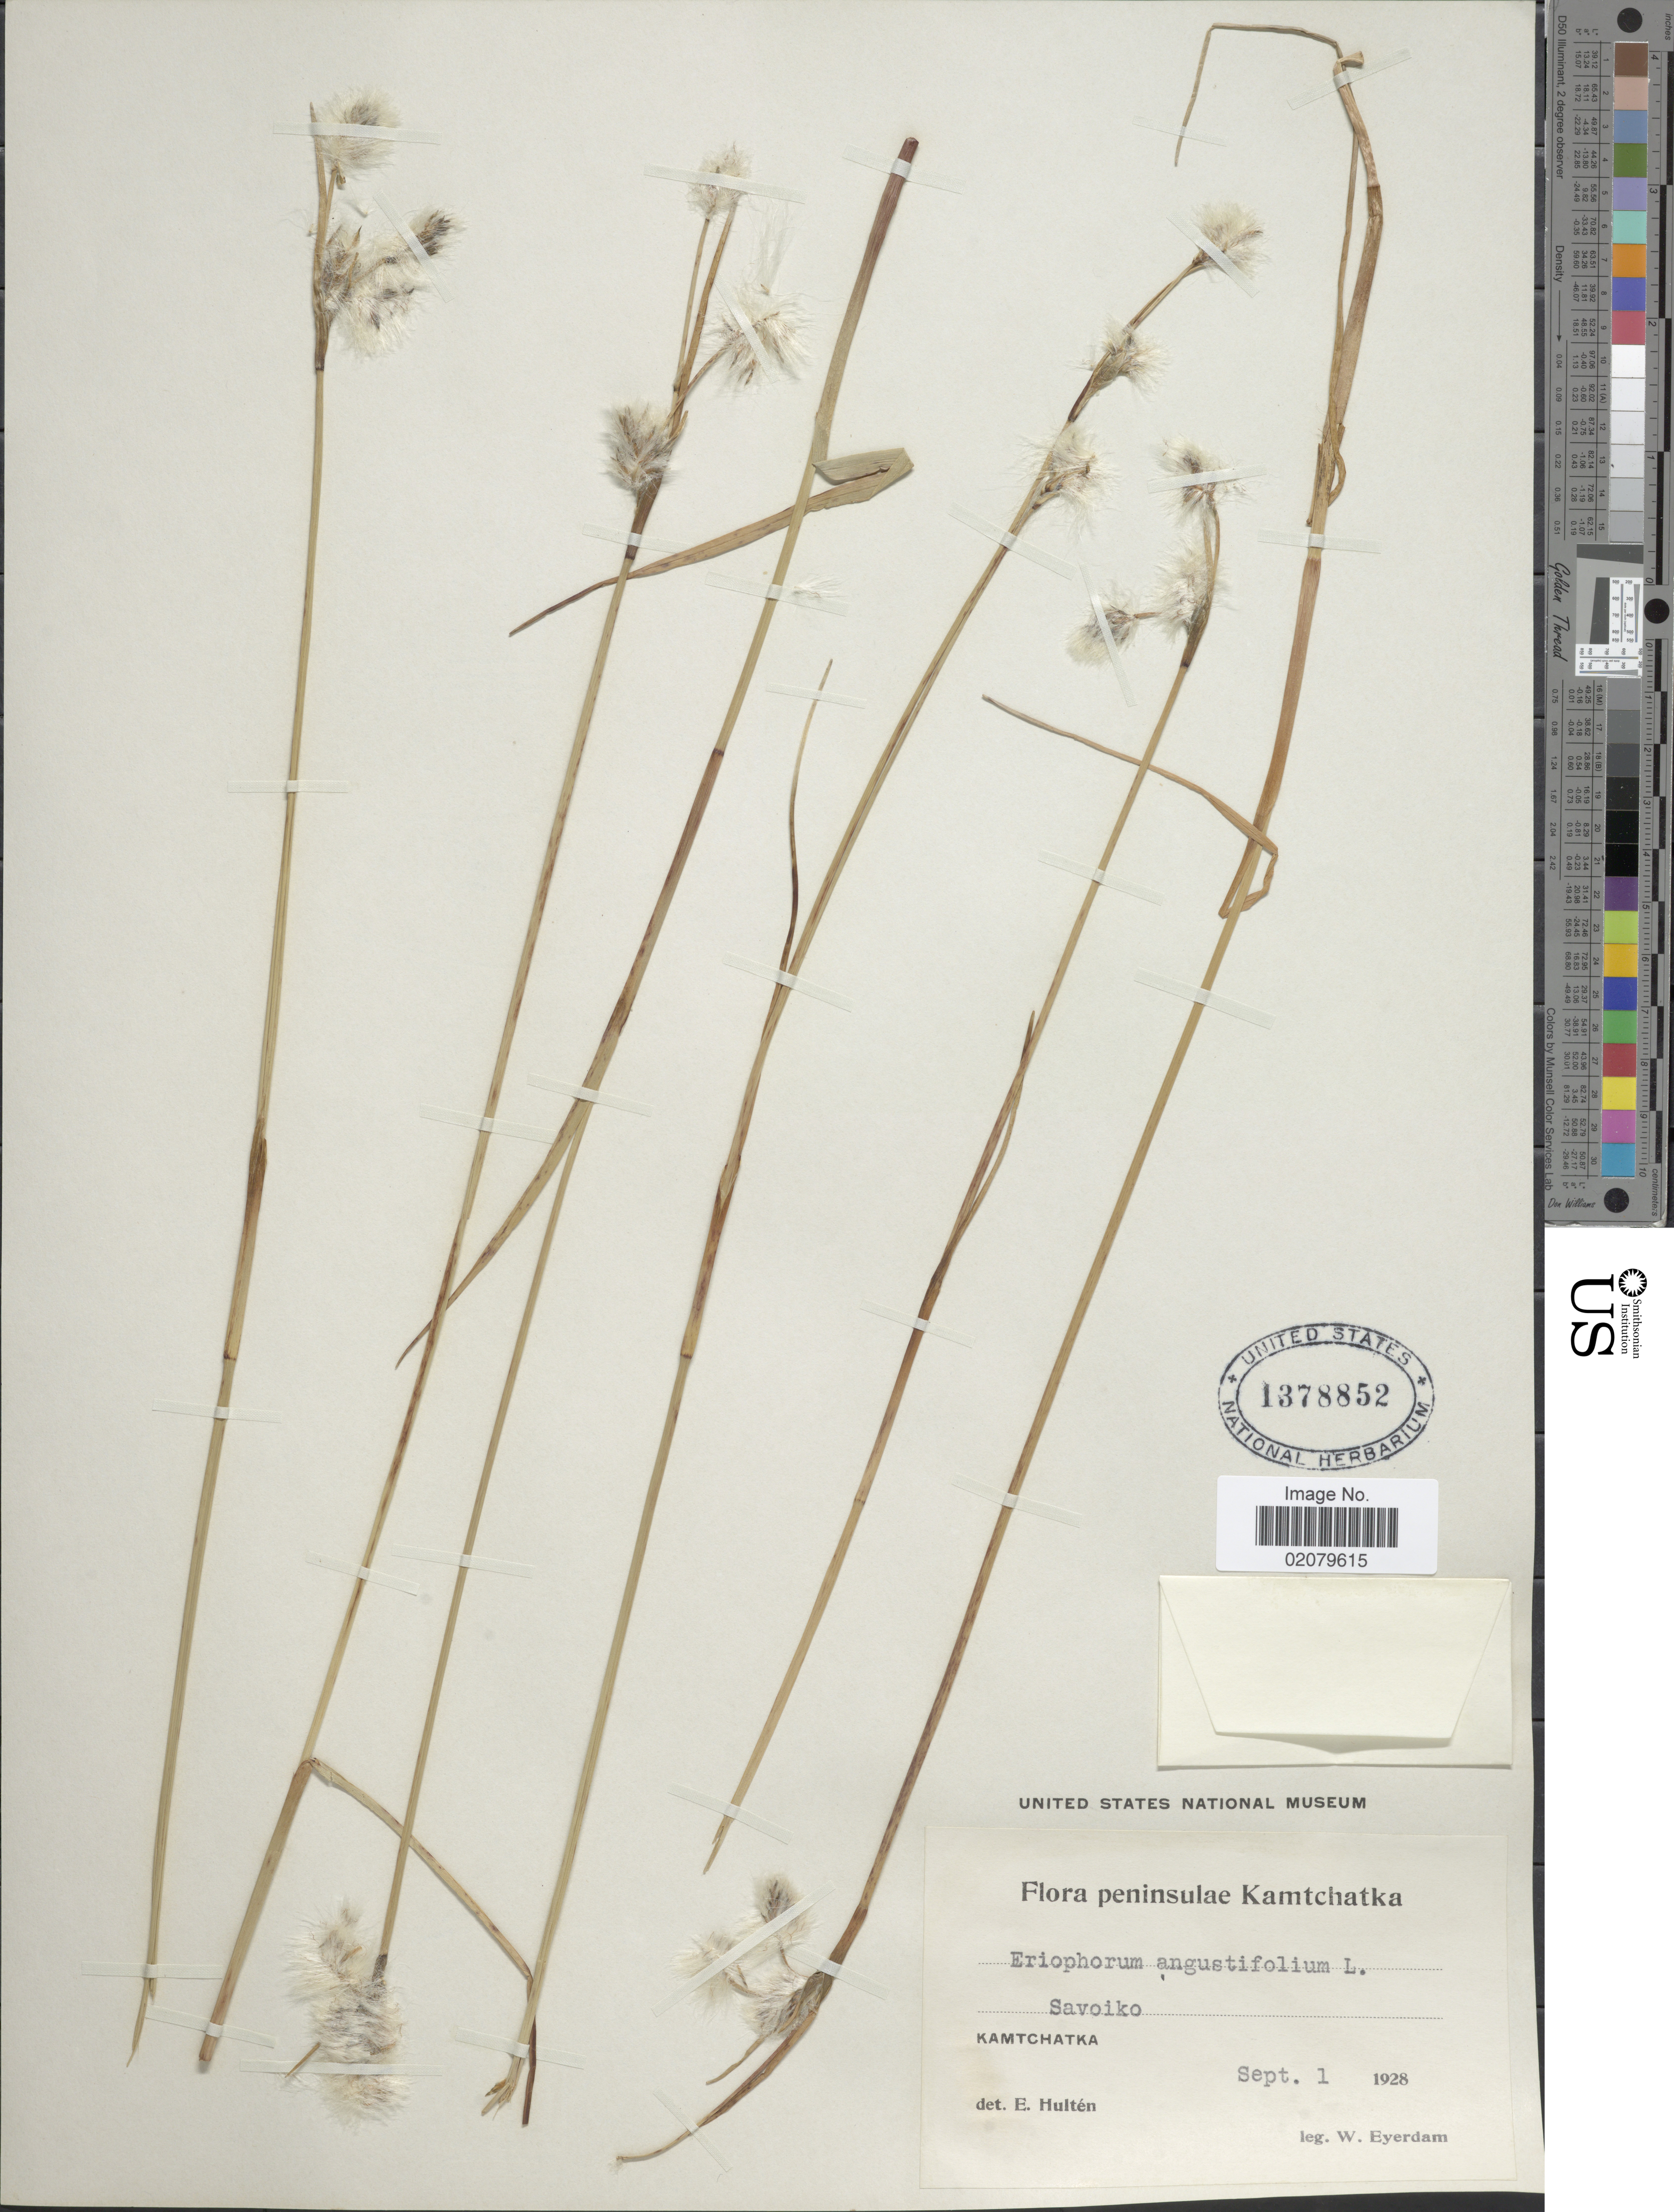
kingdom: Plantae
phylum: Tracheophyta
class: Liliopsida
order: Poales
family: Cyperaceae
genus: Eriophorum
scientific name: Eriophorum angustifolium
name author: Honck.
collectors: W. J. Eyerdam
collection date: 1928-09-01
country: Russian Federation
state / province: Kamchatka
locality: Kamtchatka, Savoiko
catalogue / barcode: US 1378852